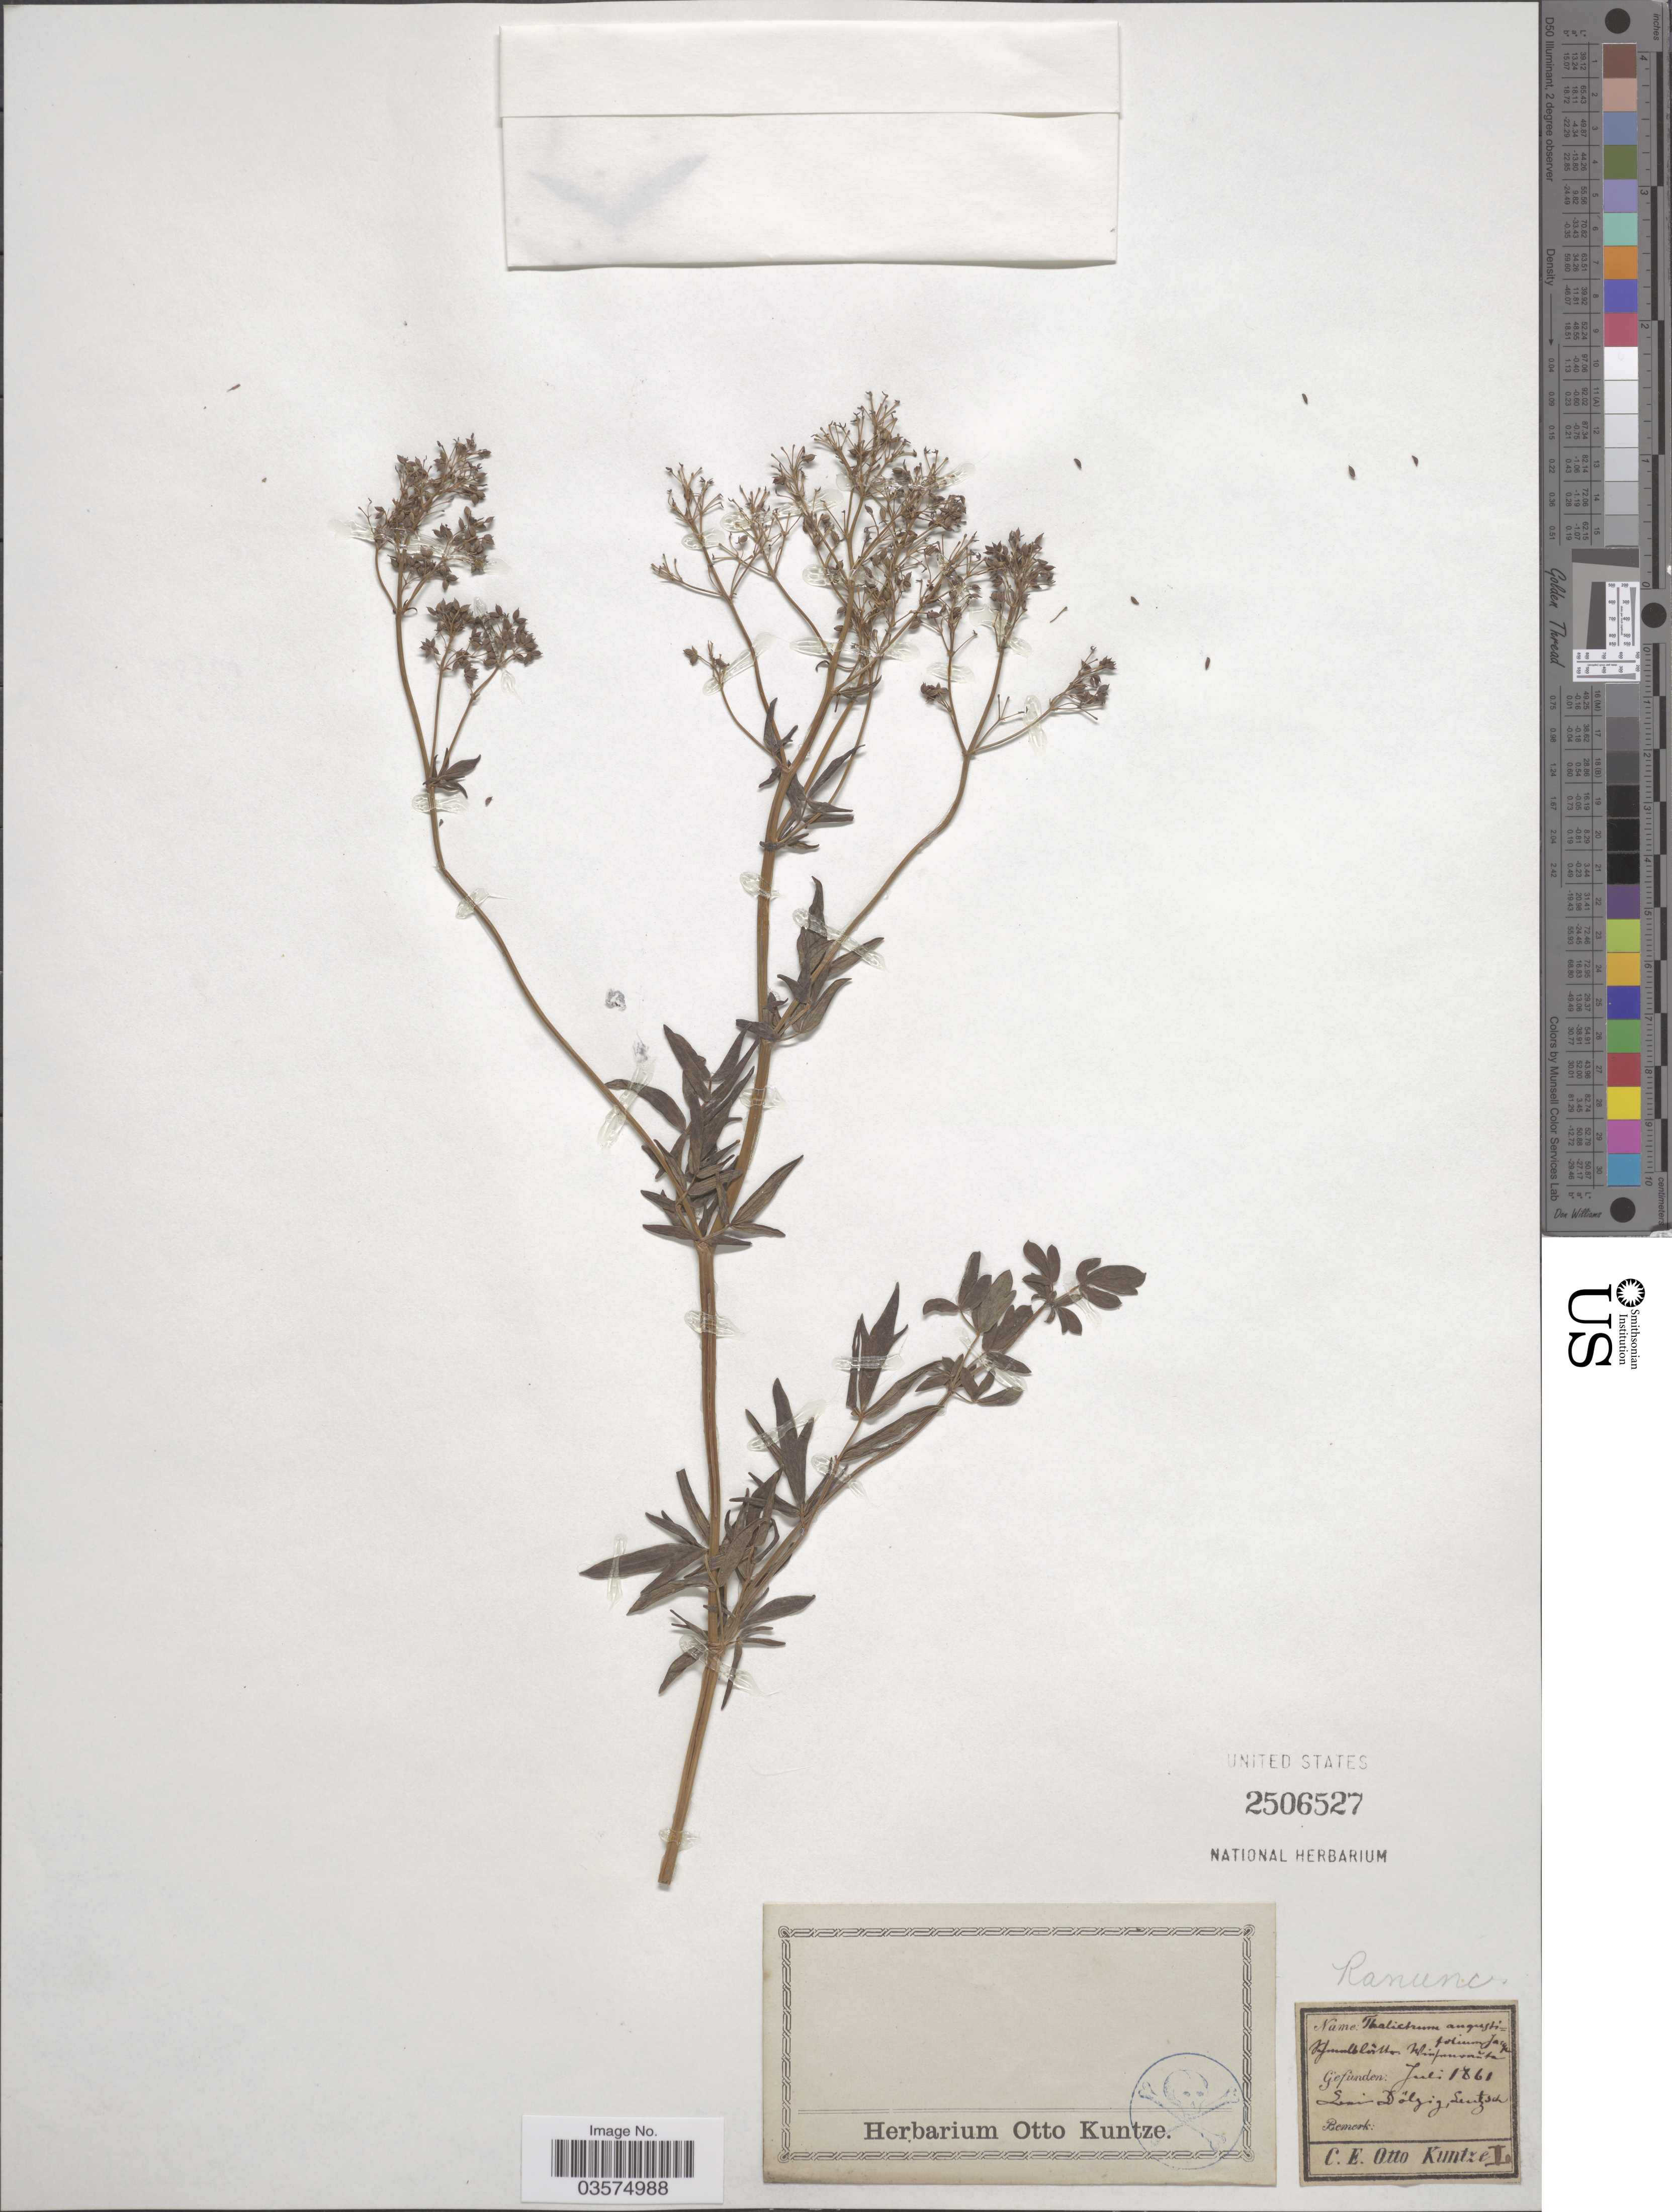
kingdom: Plantae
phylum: Tracheophyta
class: Magnoliopsida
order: Ranunculales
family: Ranunculaceae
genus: Thalictrum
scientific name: Thalictrum angustifolium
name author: L.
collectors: C.E.O. Kuntze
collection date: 1861-07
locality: Lemi Dälgig, Leutsch. [interpreted]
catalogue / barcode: US 2506527